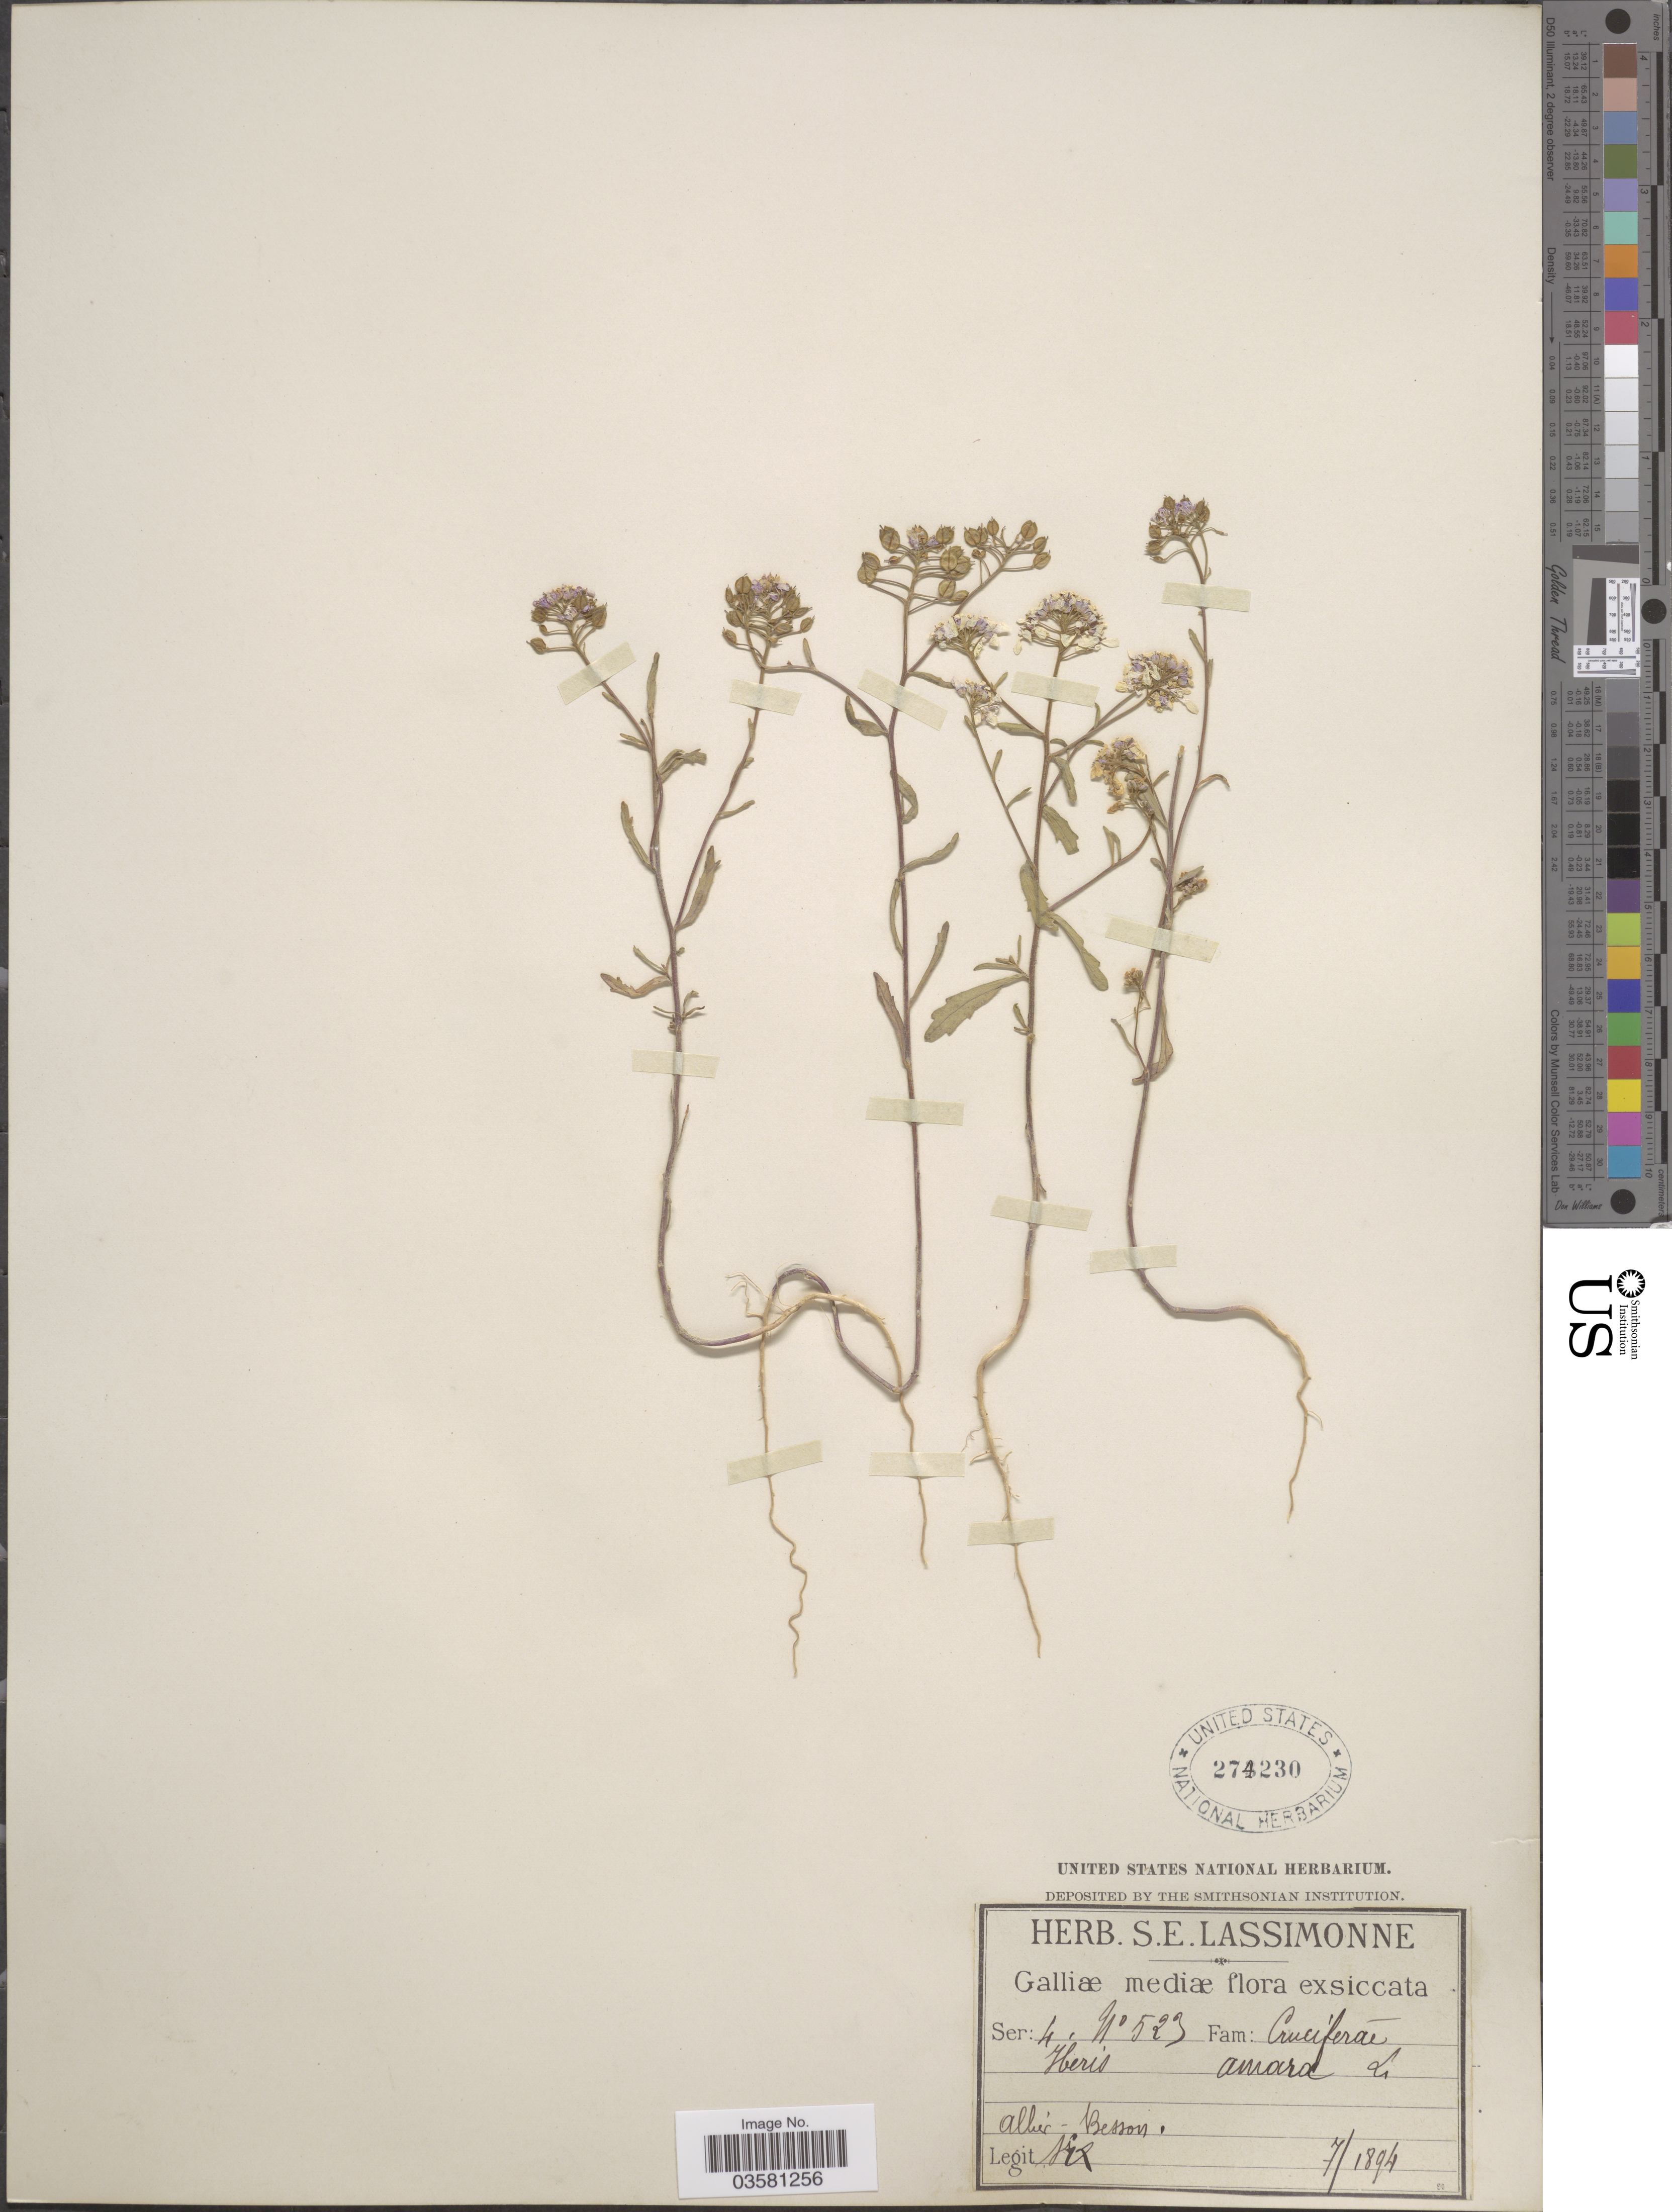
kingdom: Plantae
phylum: Tracheophyta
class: Magnoliopsida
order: Brassicales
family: Brassicaceae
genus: Iberis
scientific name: Iberis amara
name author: L.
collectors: S. Lassimonne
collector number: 523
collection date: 1894-07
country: France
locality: Galliæ mediæ. Allier - Besson.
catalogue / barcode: US 274230